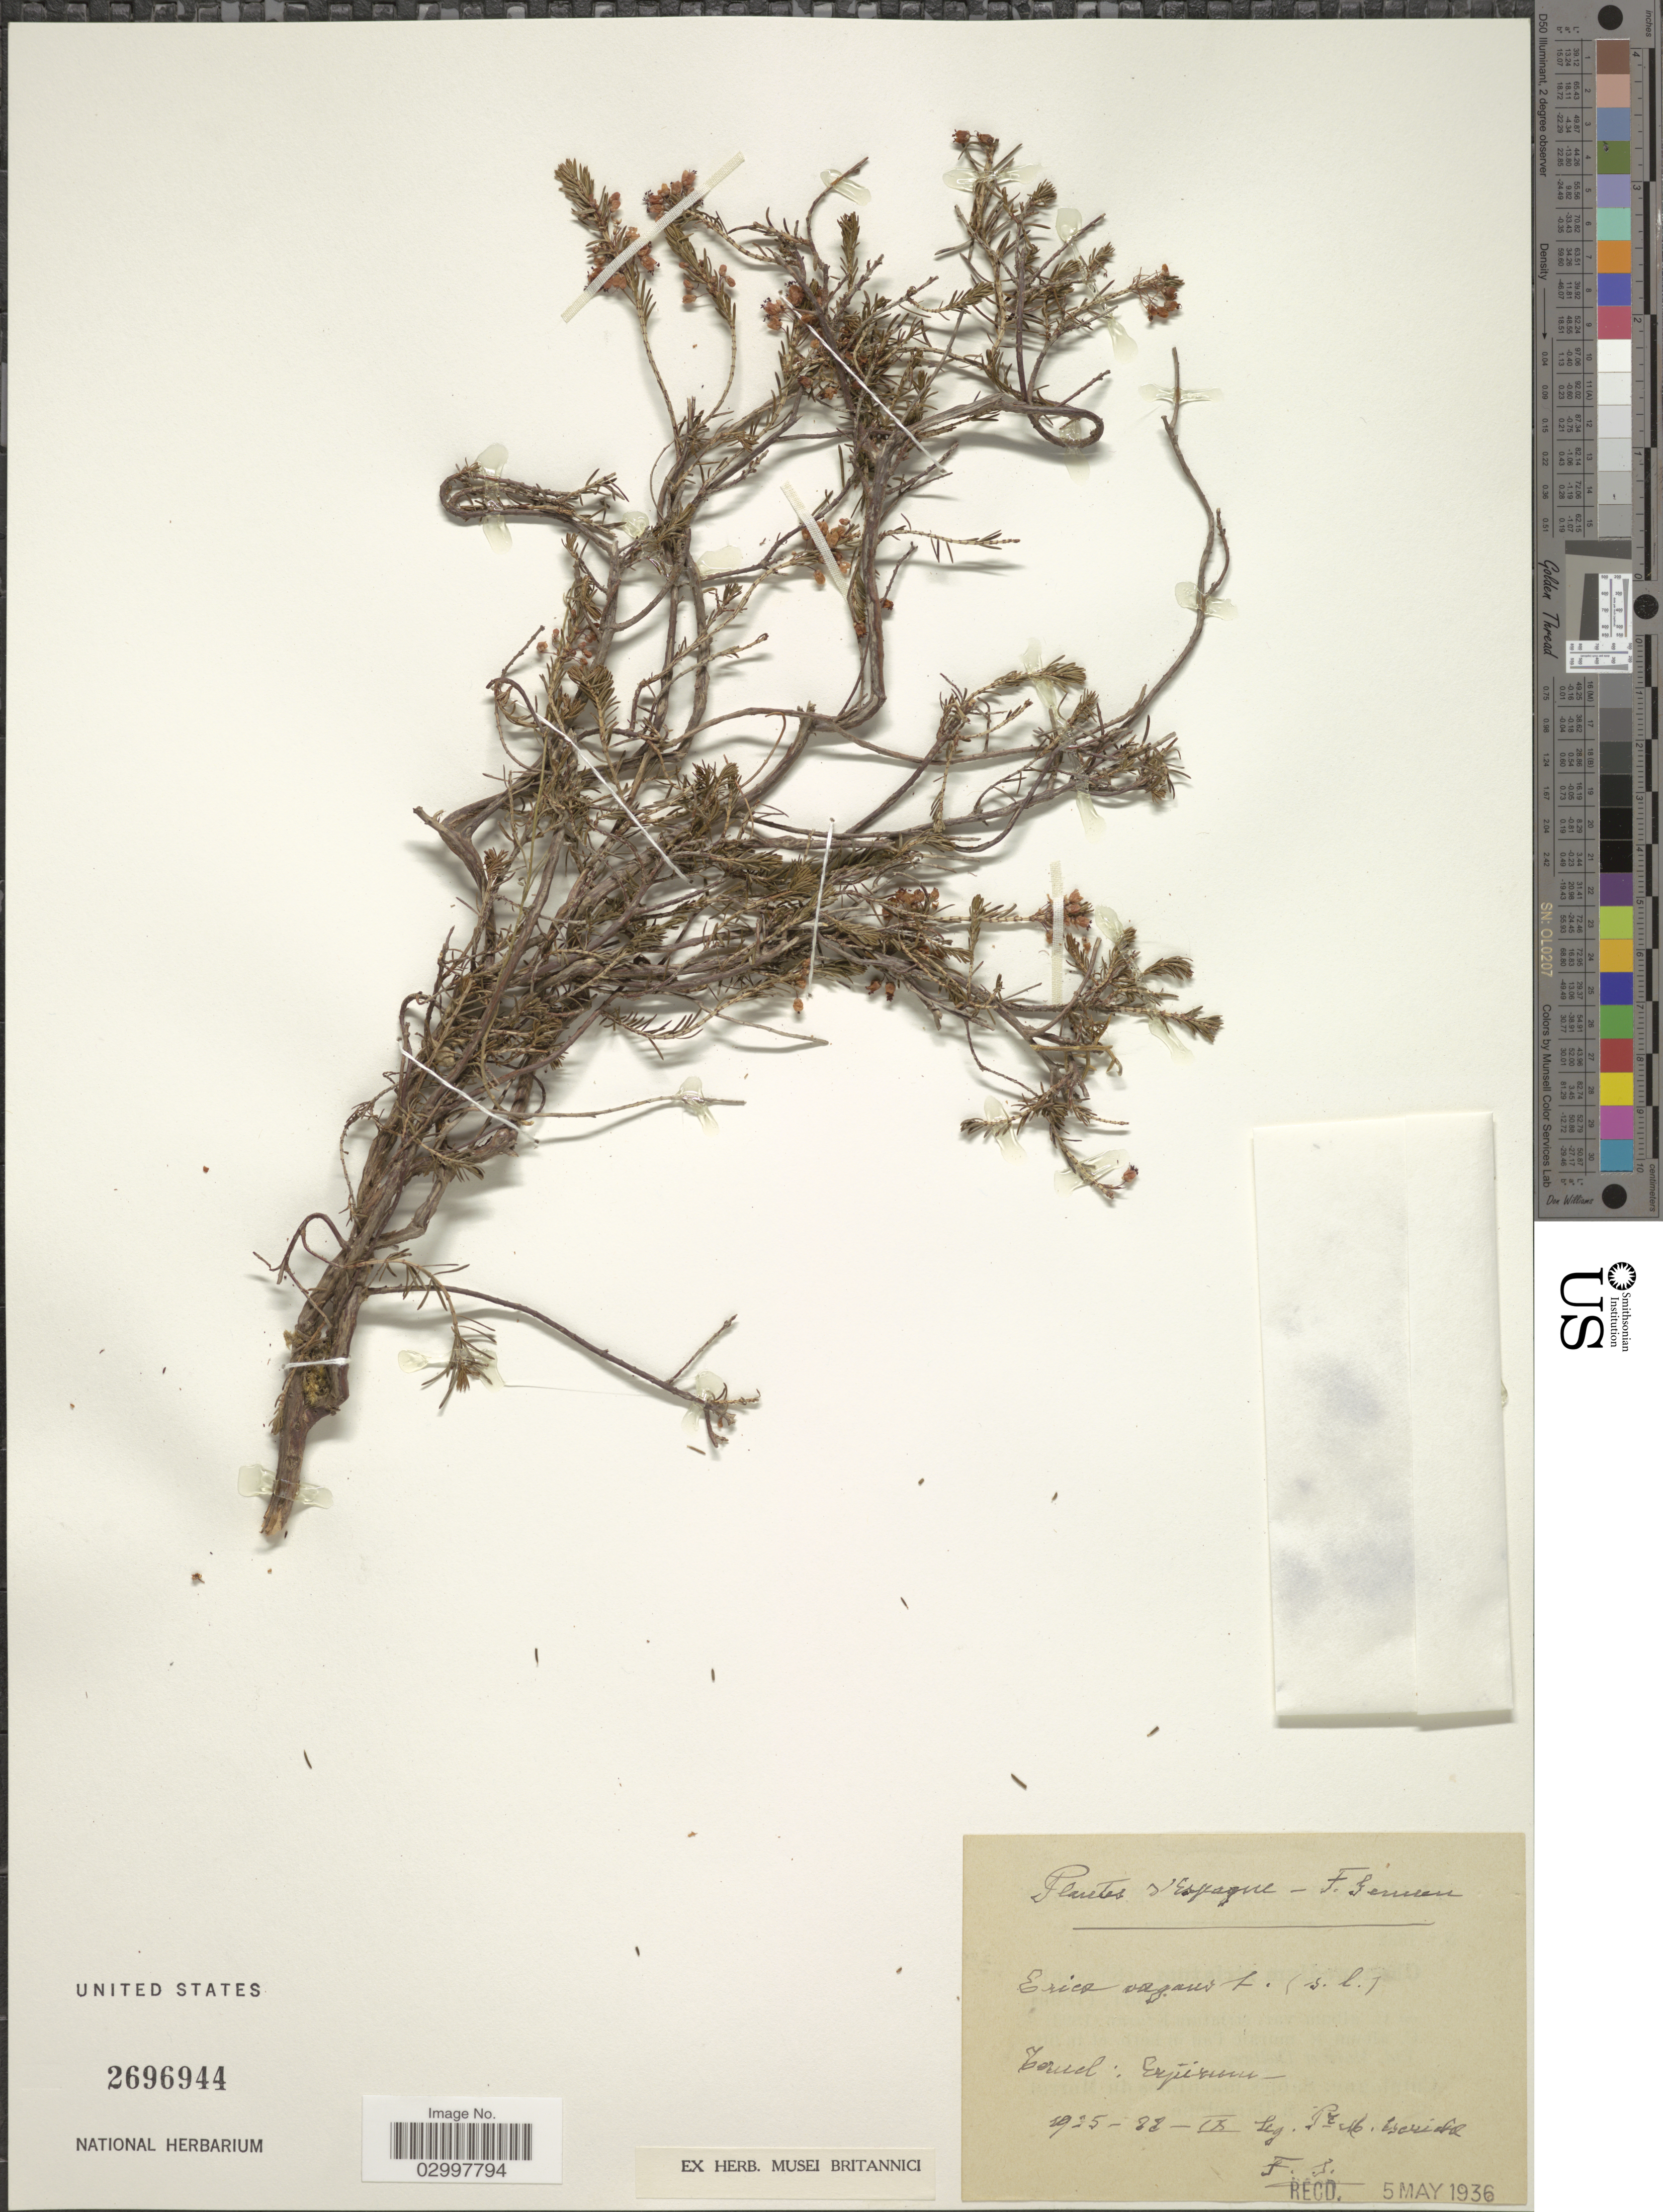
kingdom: Plantae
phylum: Tracheophyta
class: Magnoliopsida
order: Ericales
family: Ericaceae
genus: Erica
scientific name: Erica vagans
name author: L.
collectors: M. Escriche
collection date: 1925-09-22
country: Spain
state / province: Aragon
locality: Teruel. Espagne.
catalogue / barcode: US 2696944